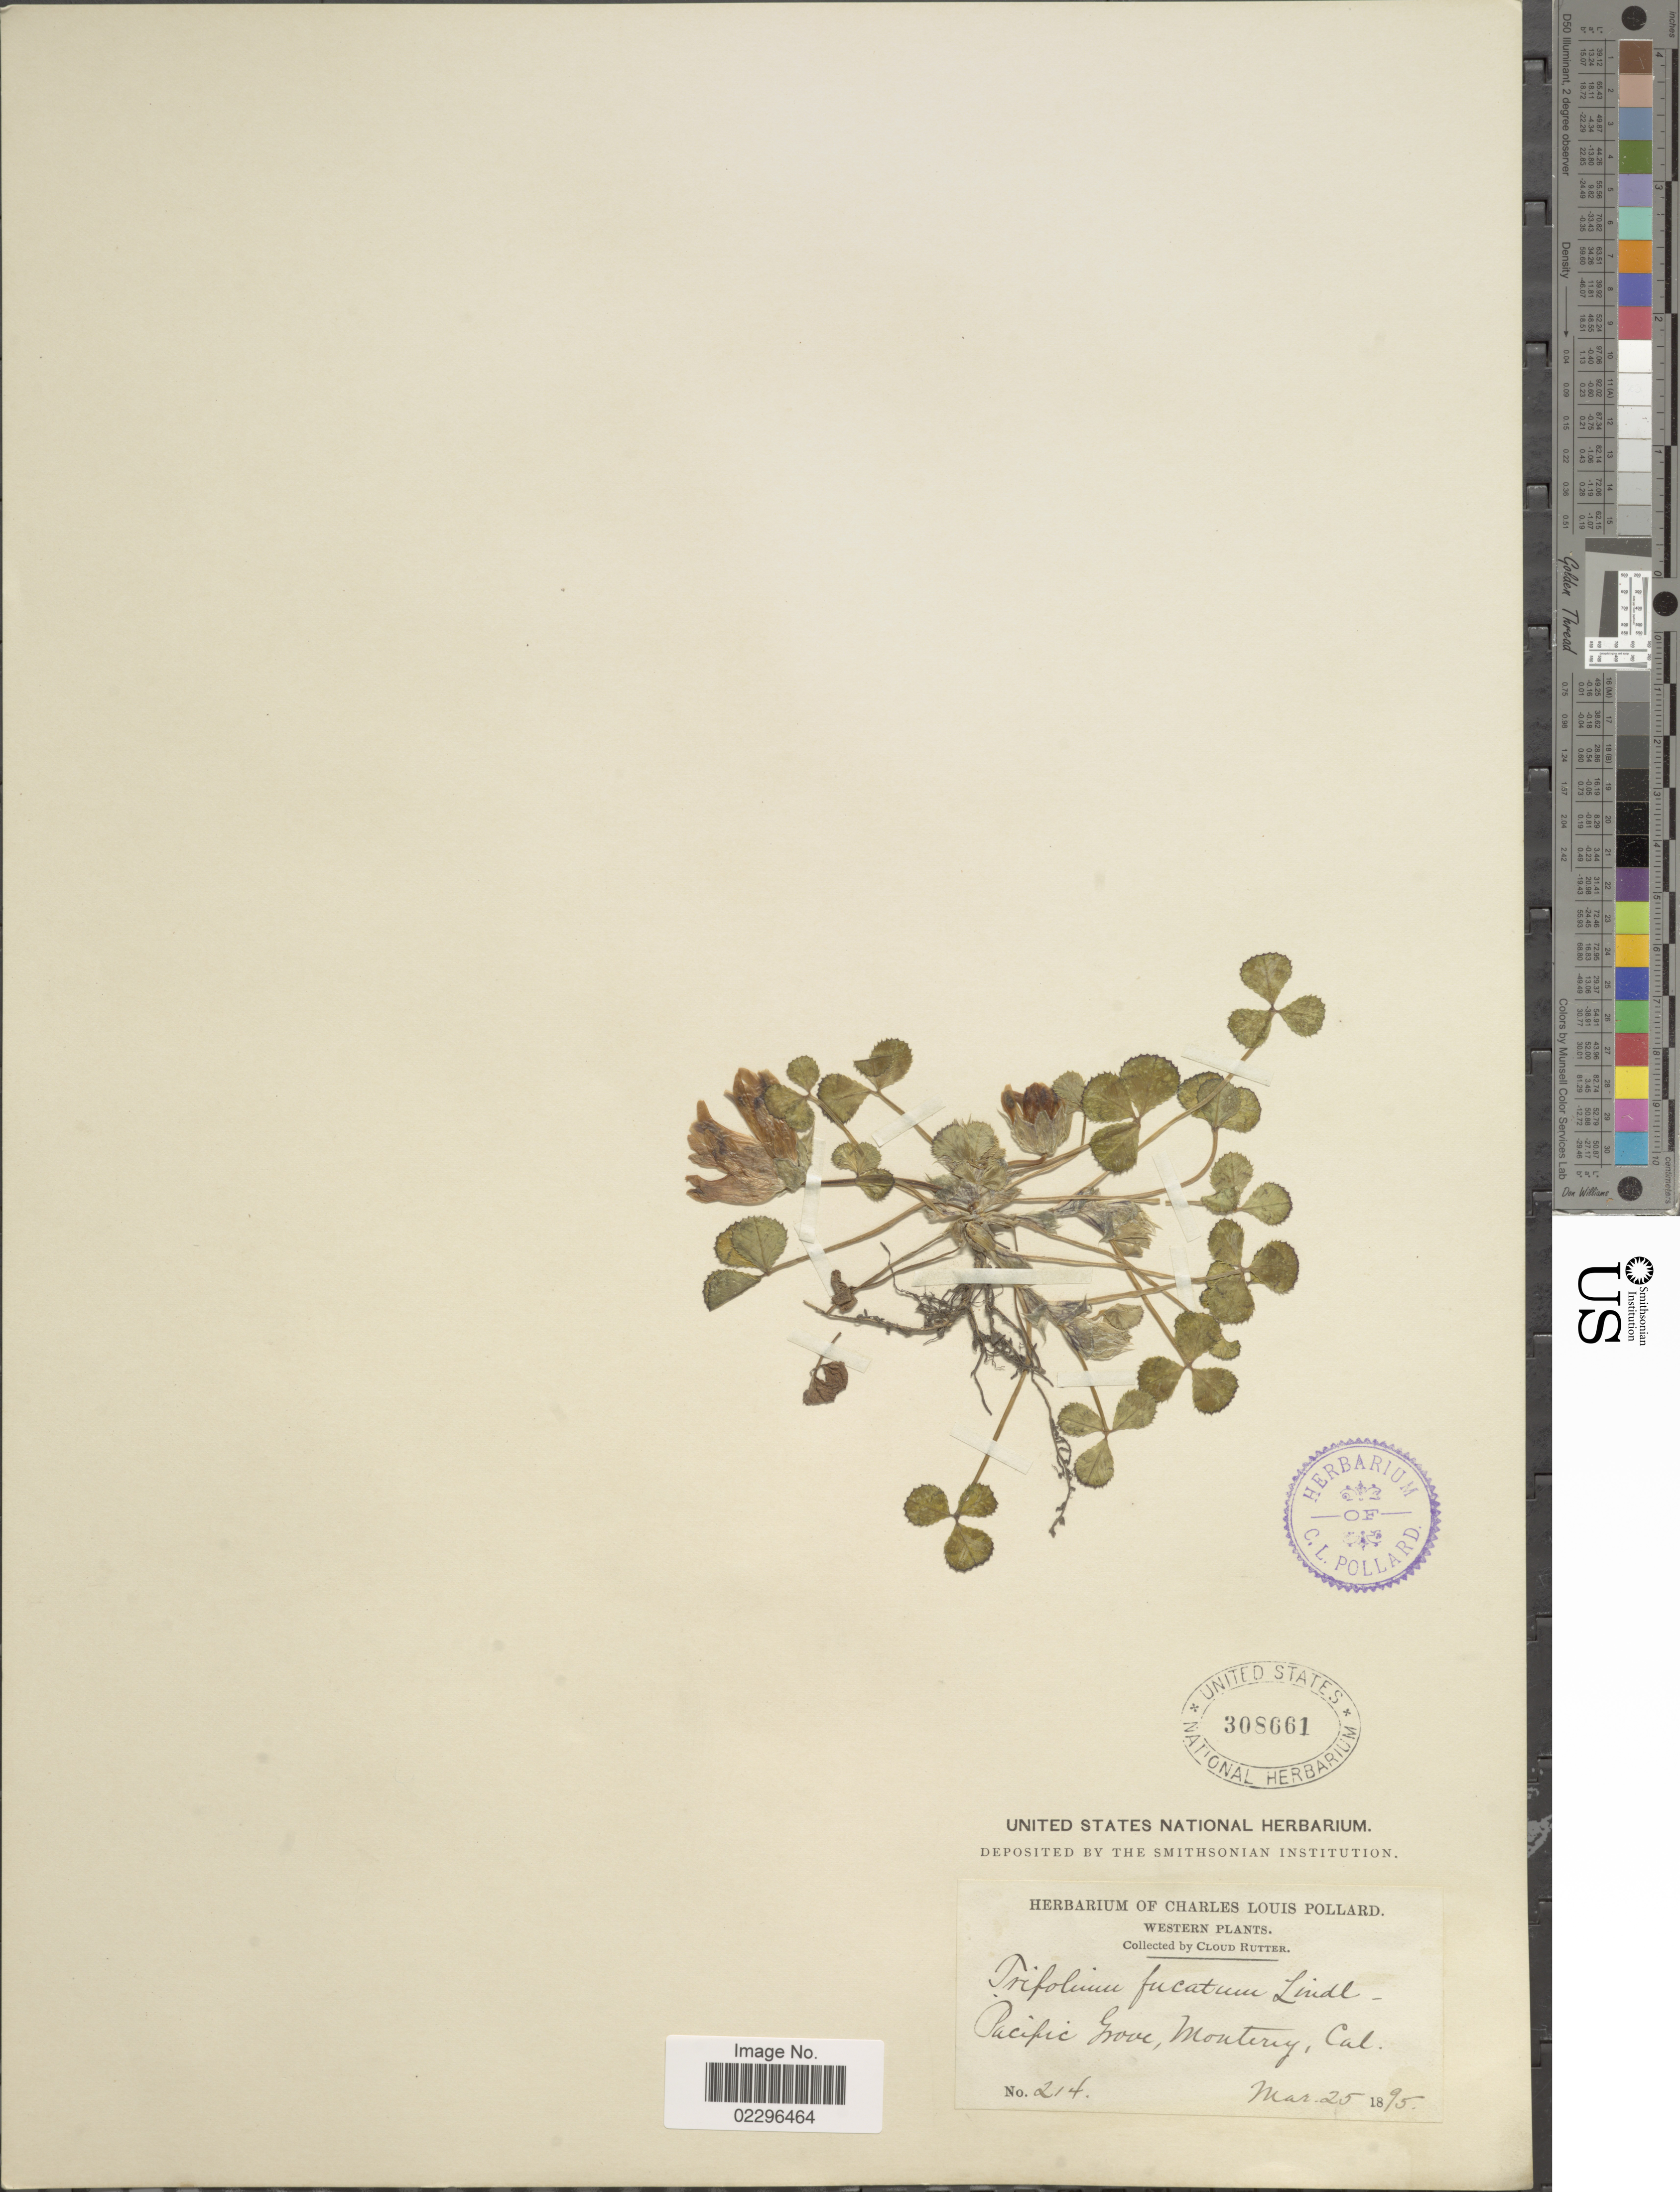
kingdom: Plantae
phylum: Tracheophyta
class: Magnoliopsida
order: Fabales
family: Fabaceae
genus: Trifolium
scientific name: Trifolium fucatum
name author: Lindl.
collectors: C. Rutter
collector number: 214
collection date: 1895-03-25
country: United States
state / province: California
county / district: Monterey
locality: Western, Pacific Grove, Monterey, Cal.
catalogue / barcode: US 308661